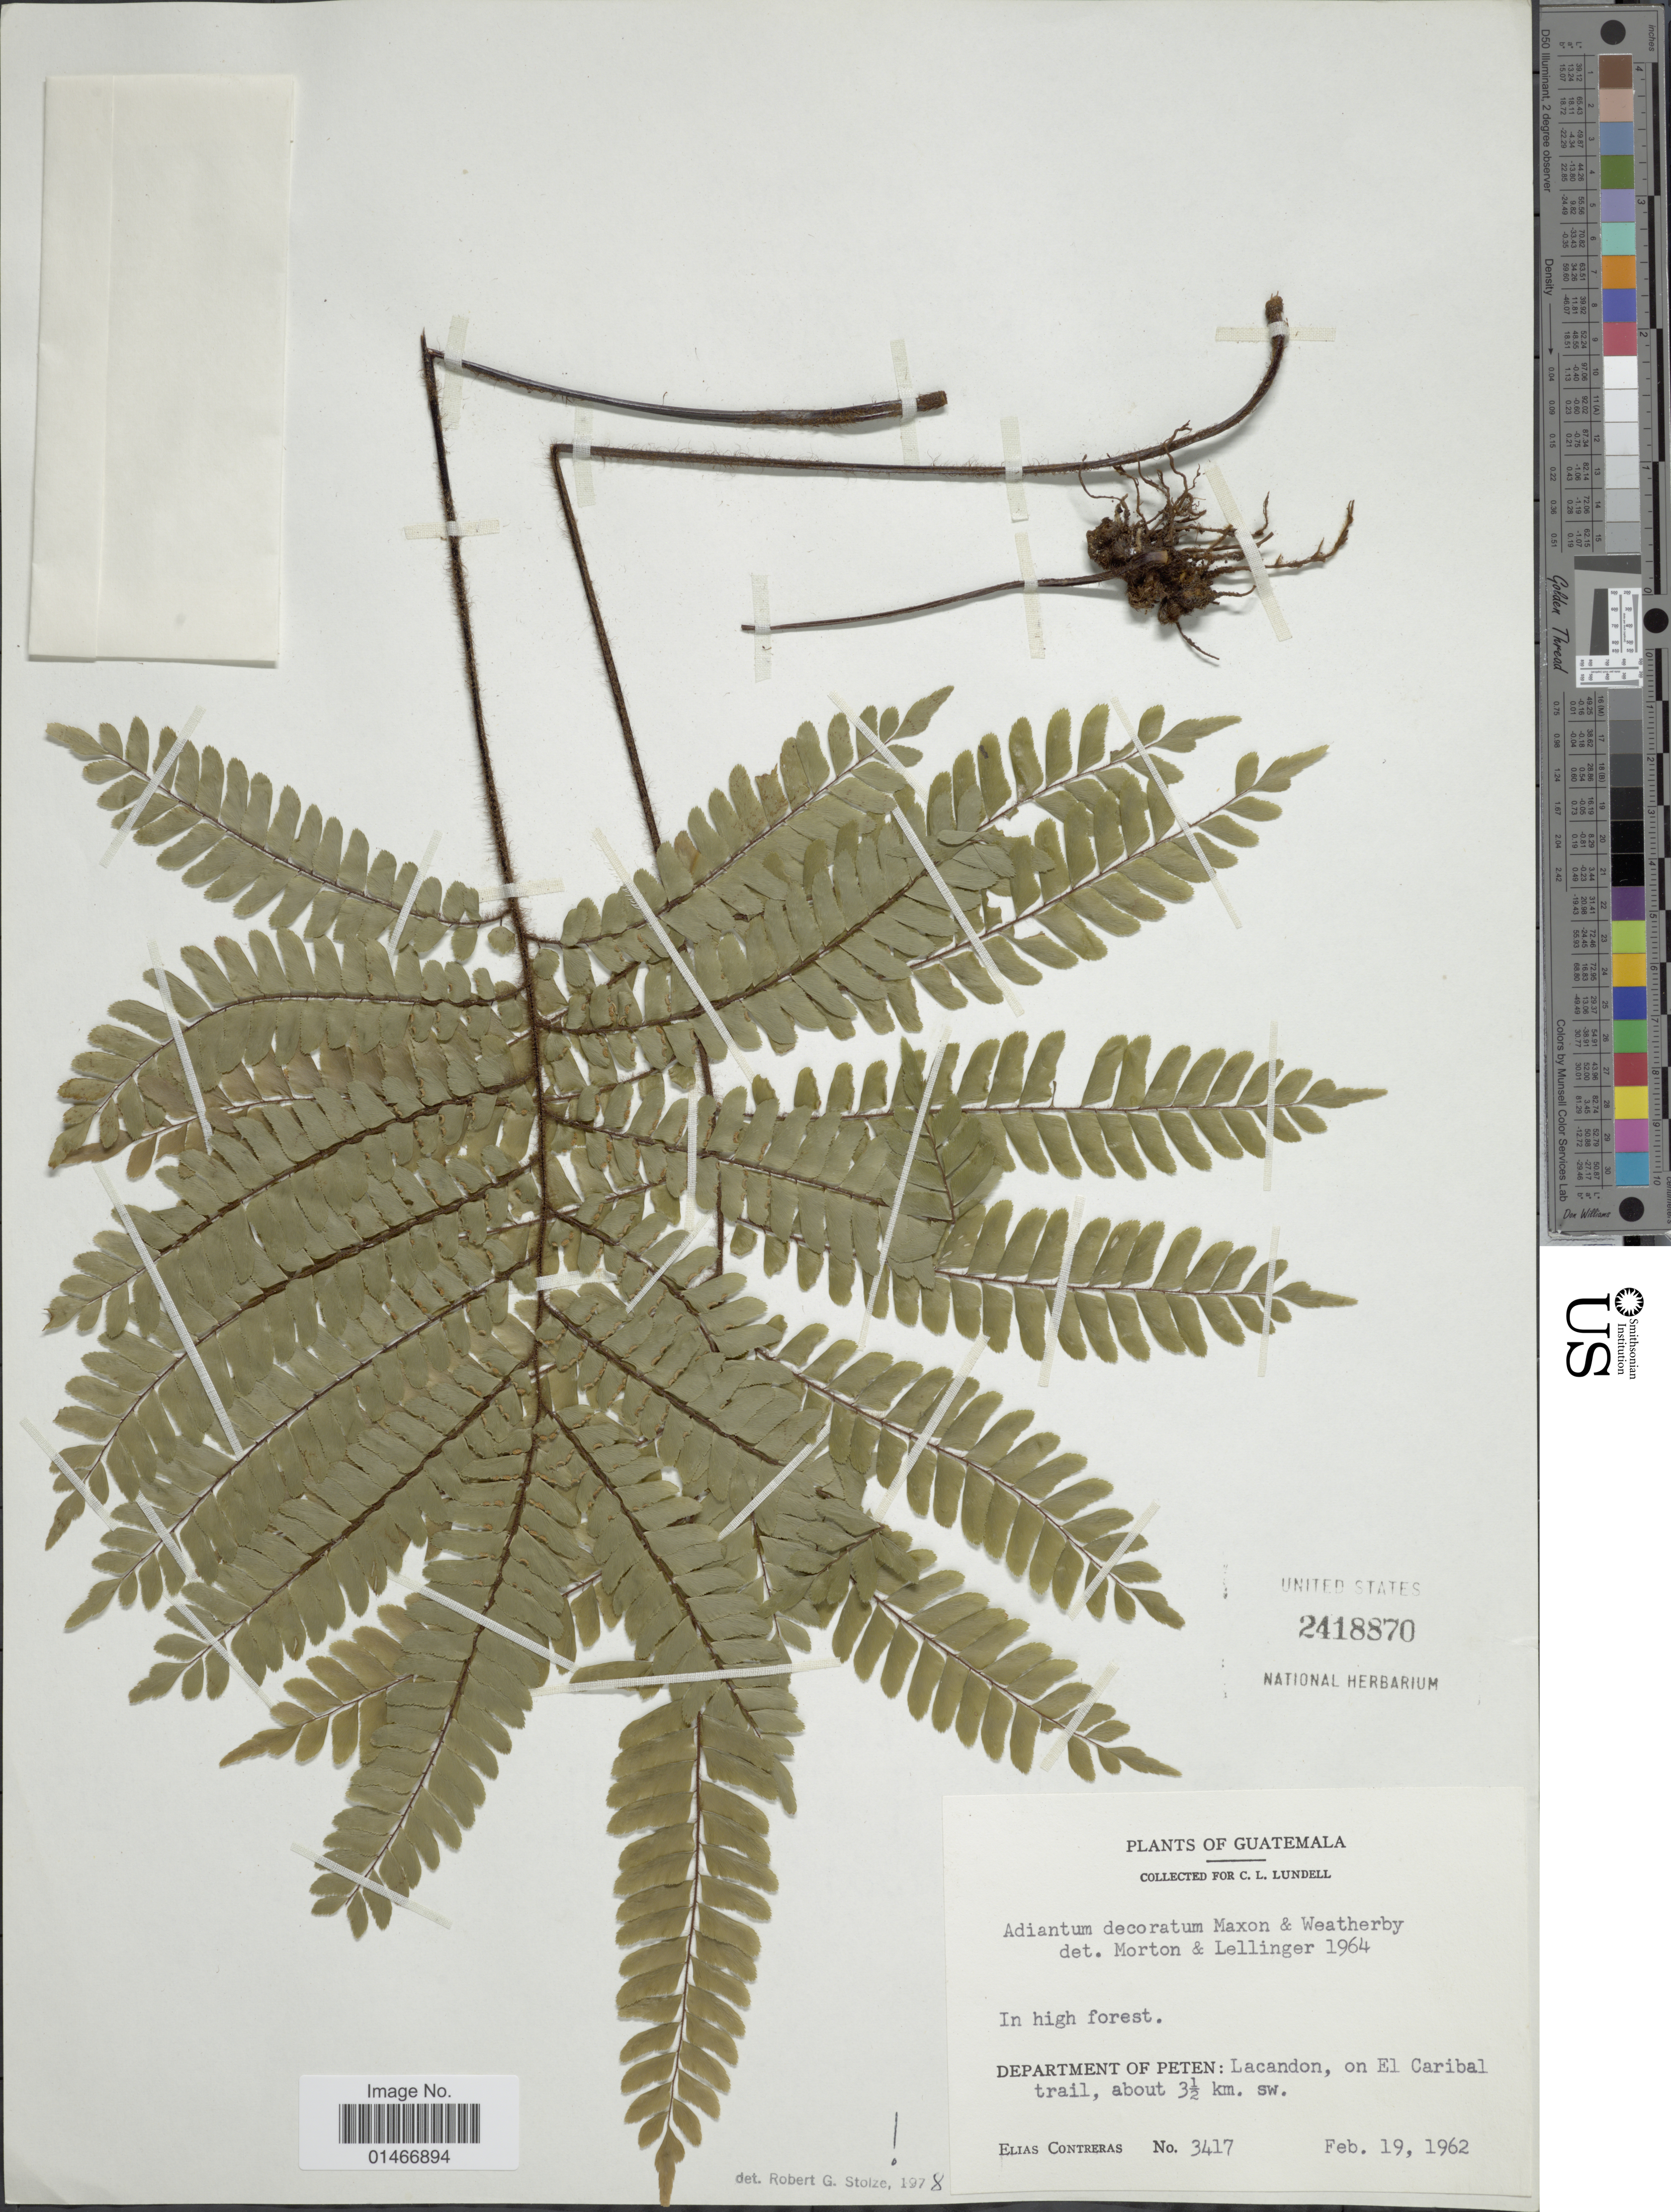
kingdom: Plantae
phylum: Tracheophyta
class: Polypodiopsida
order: Polypodiales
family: Pteridaceae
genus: Adiantum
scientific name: Adiantum decoratum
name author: Maxon & Weath.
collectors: E. Contreras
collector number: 3417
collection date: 1962-02-19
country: Guatemala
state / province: El Petén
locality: Department of Peten: Lacandon, on El Caribal trail, about 3½ km. sw.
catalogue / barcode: US 2418870